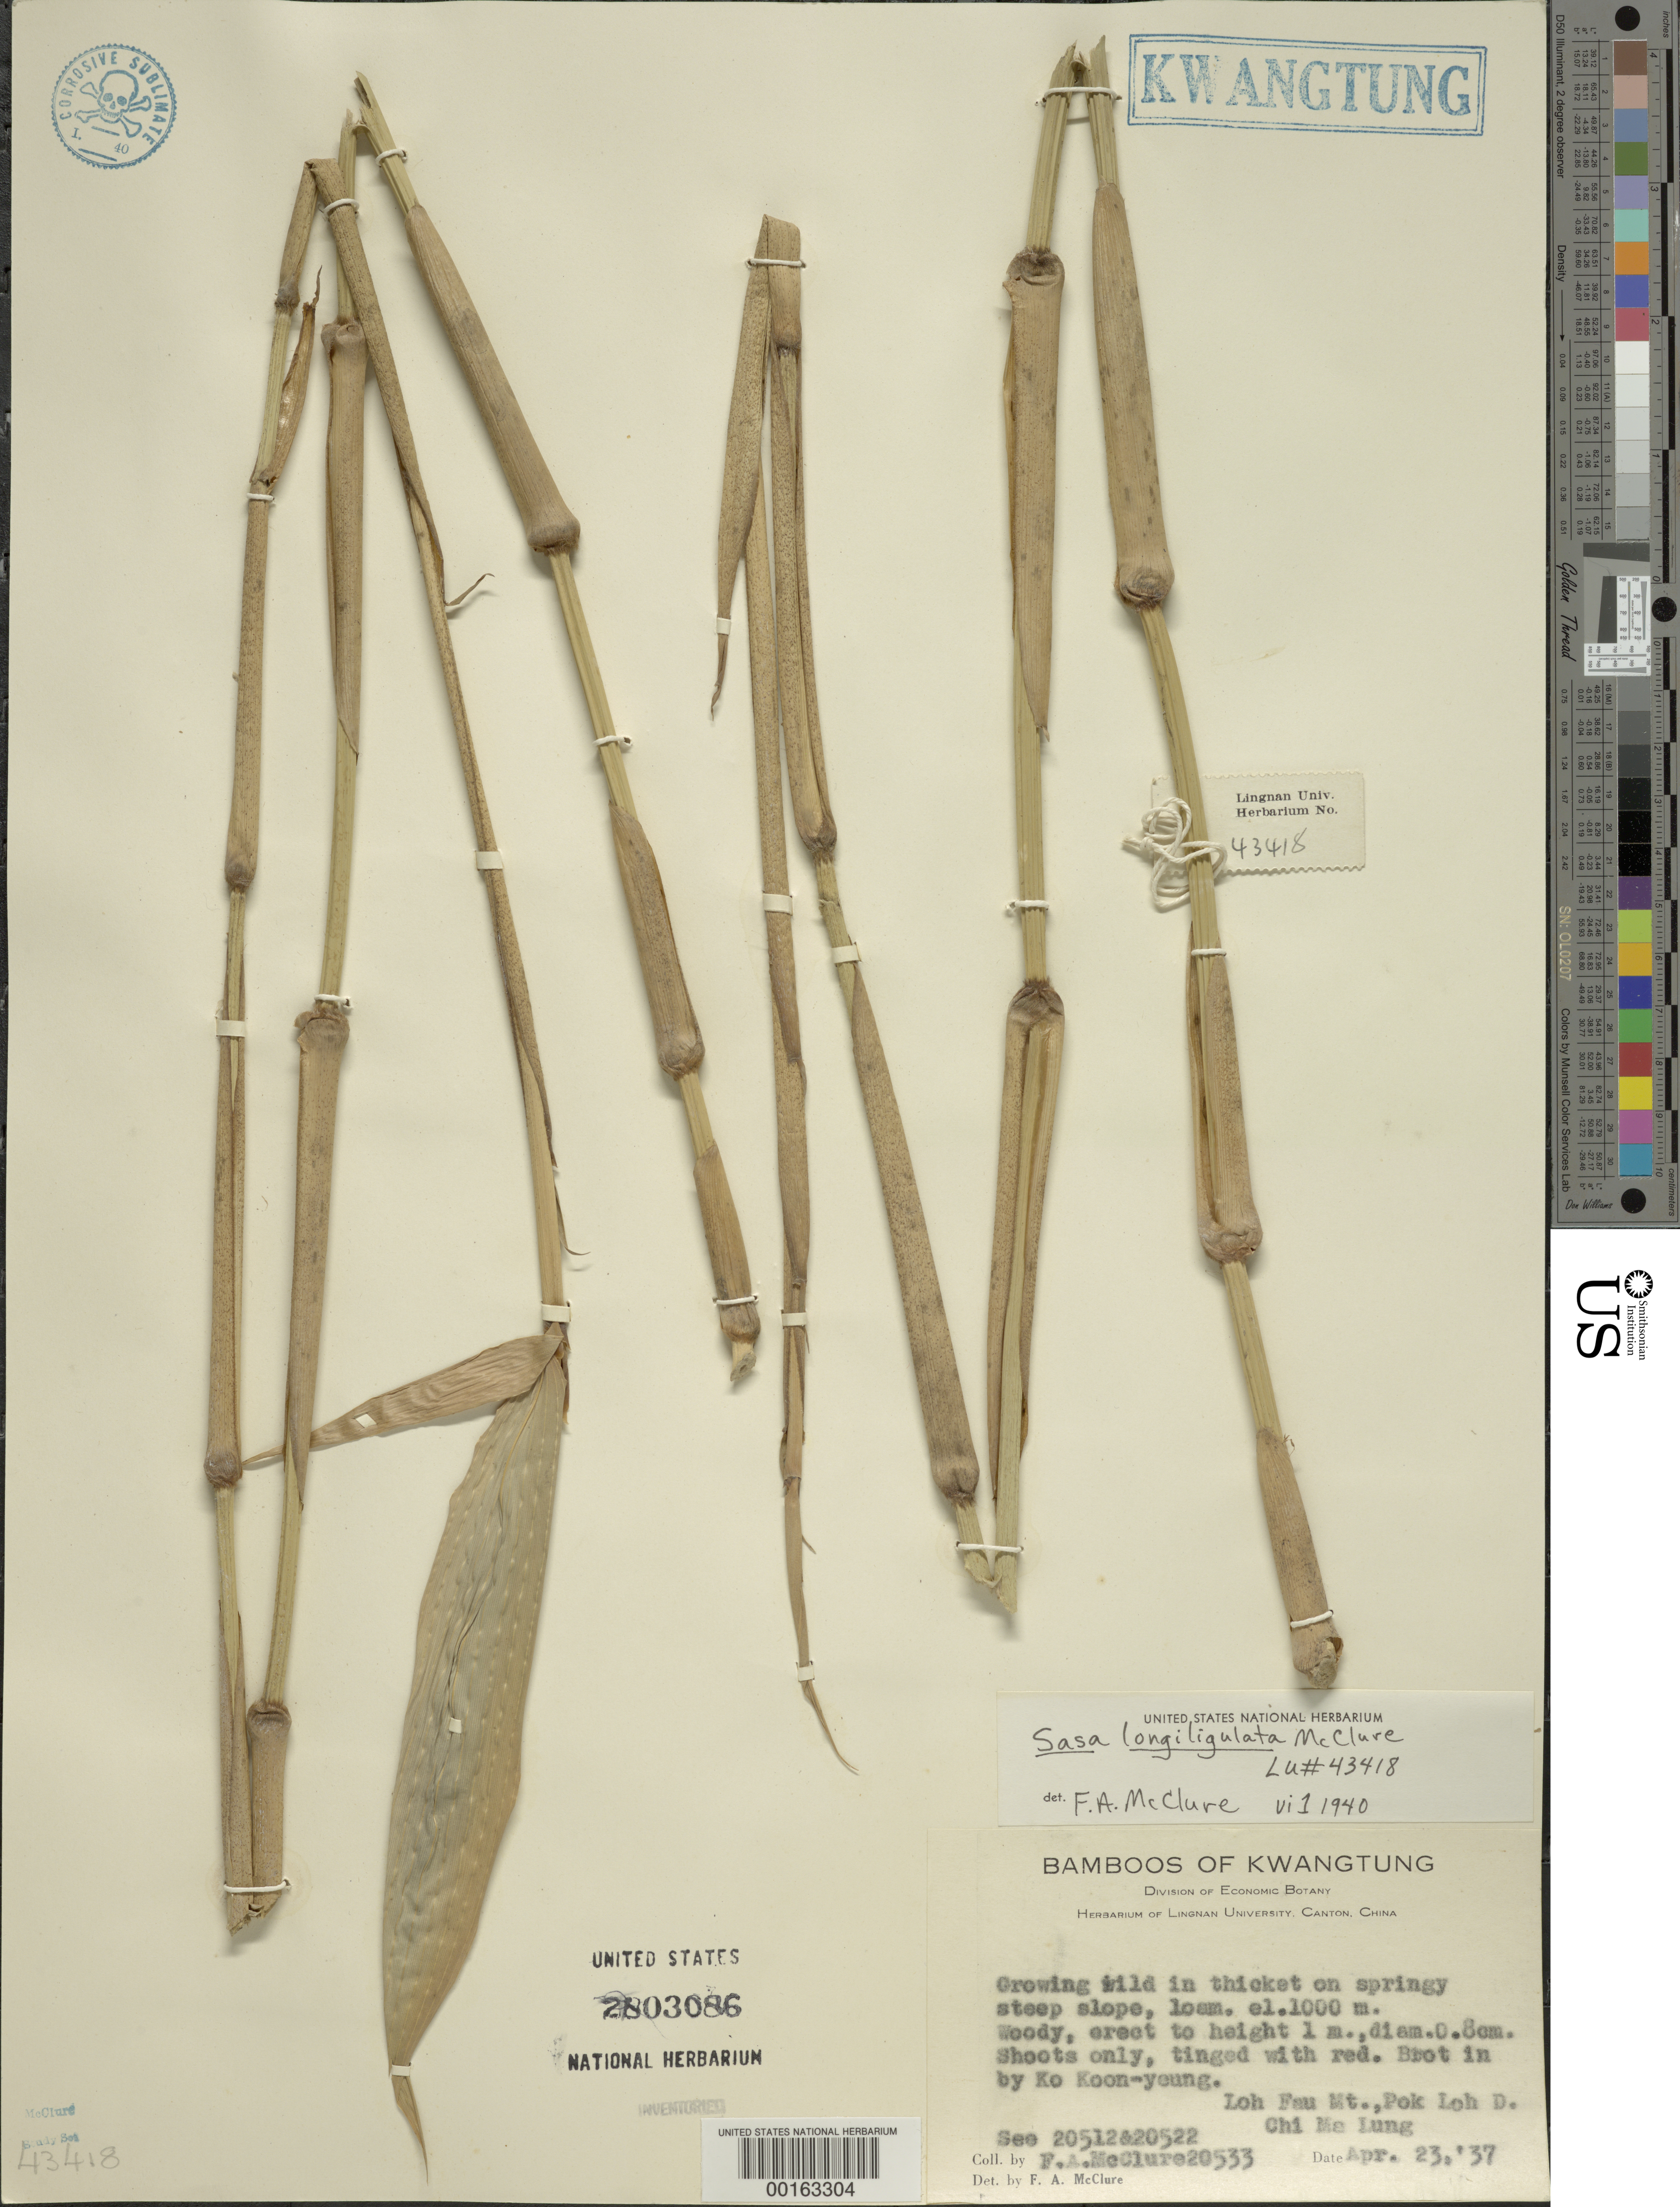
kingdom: Plantae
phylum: Tracheophyta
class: Liliopsida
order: Poales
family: Poaceae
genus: Sasa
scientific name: Sasa longiligulata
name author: McClure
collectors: F. A. McClure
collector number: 20533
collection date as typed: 23 Apr 1937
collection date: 1937-04-23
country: China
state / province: Guangdong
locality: Chi ma lung, pok loh d, loh fau mt.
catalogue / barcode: US 2803086